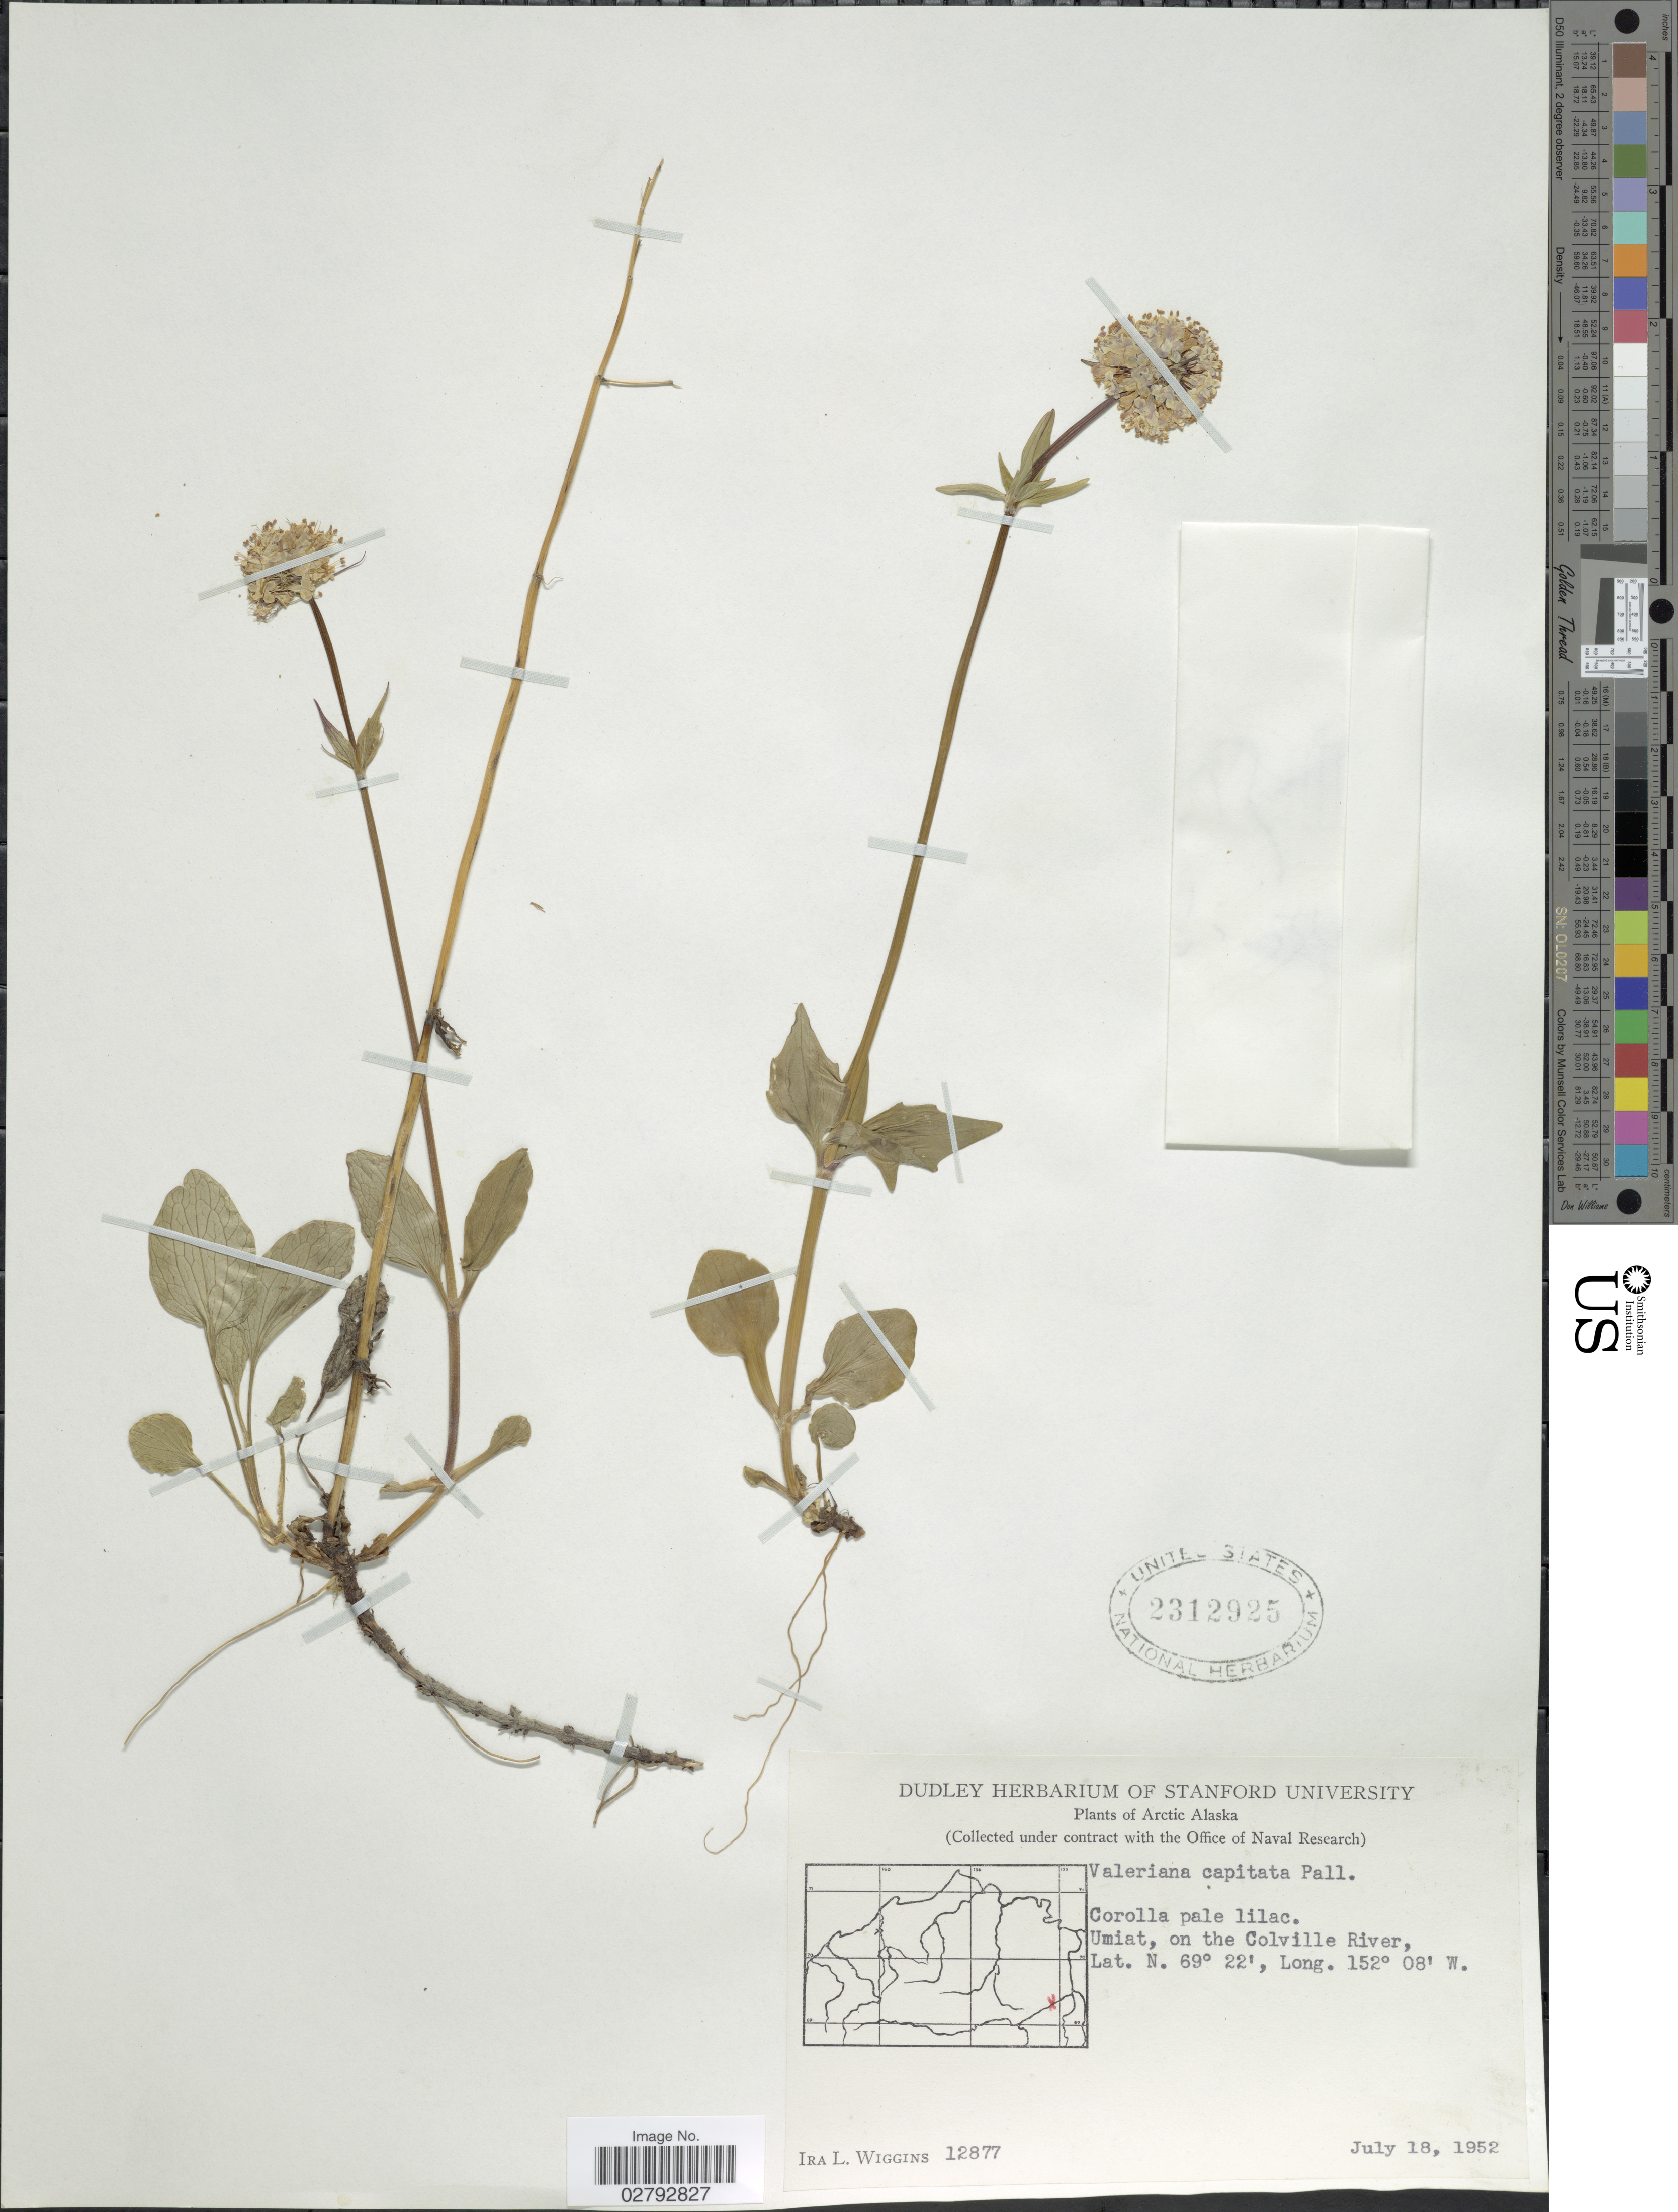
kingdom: Plantae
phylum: Tracheophyta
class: Magnoliopsida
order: Dipsacales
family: Caprifoliaceae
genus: Valeriana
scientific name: Valeriana capitata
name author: Link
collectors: I. L. Wiggins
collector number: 12877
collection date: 1952-07-18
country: United States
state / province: Alaska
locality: Arctic Alaska. Umiat, on the Colville River.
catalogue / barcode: US 2312925